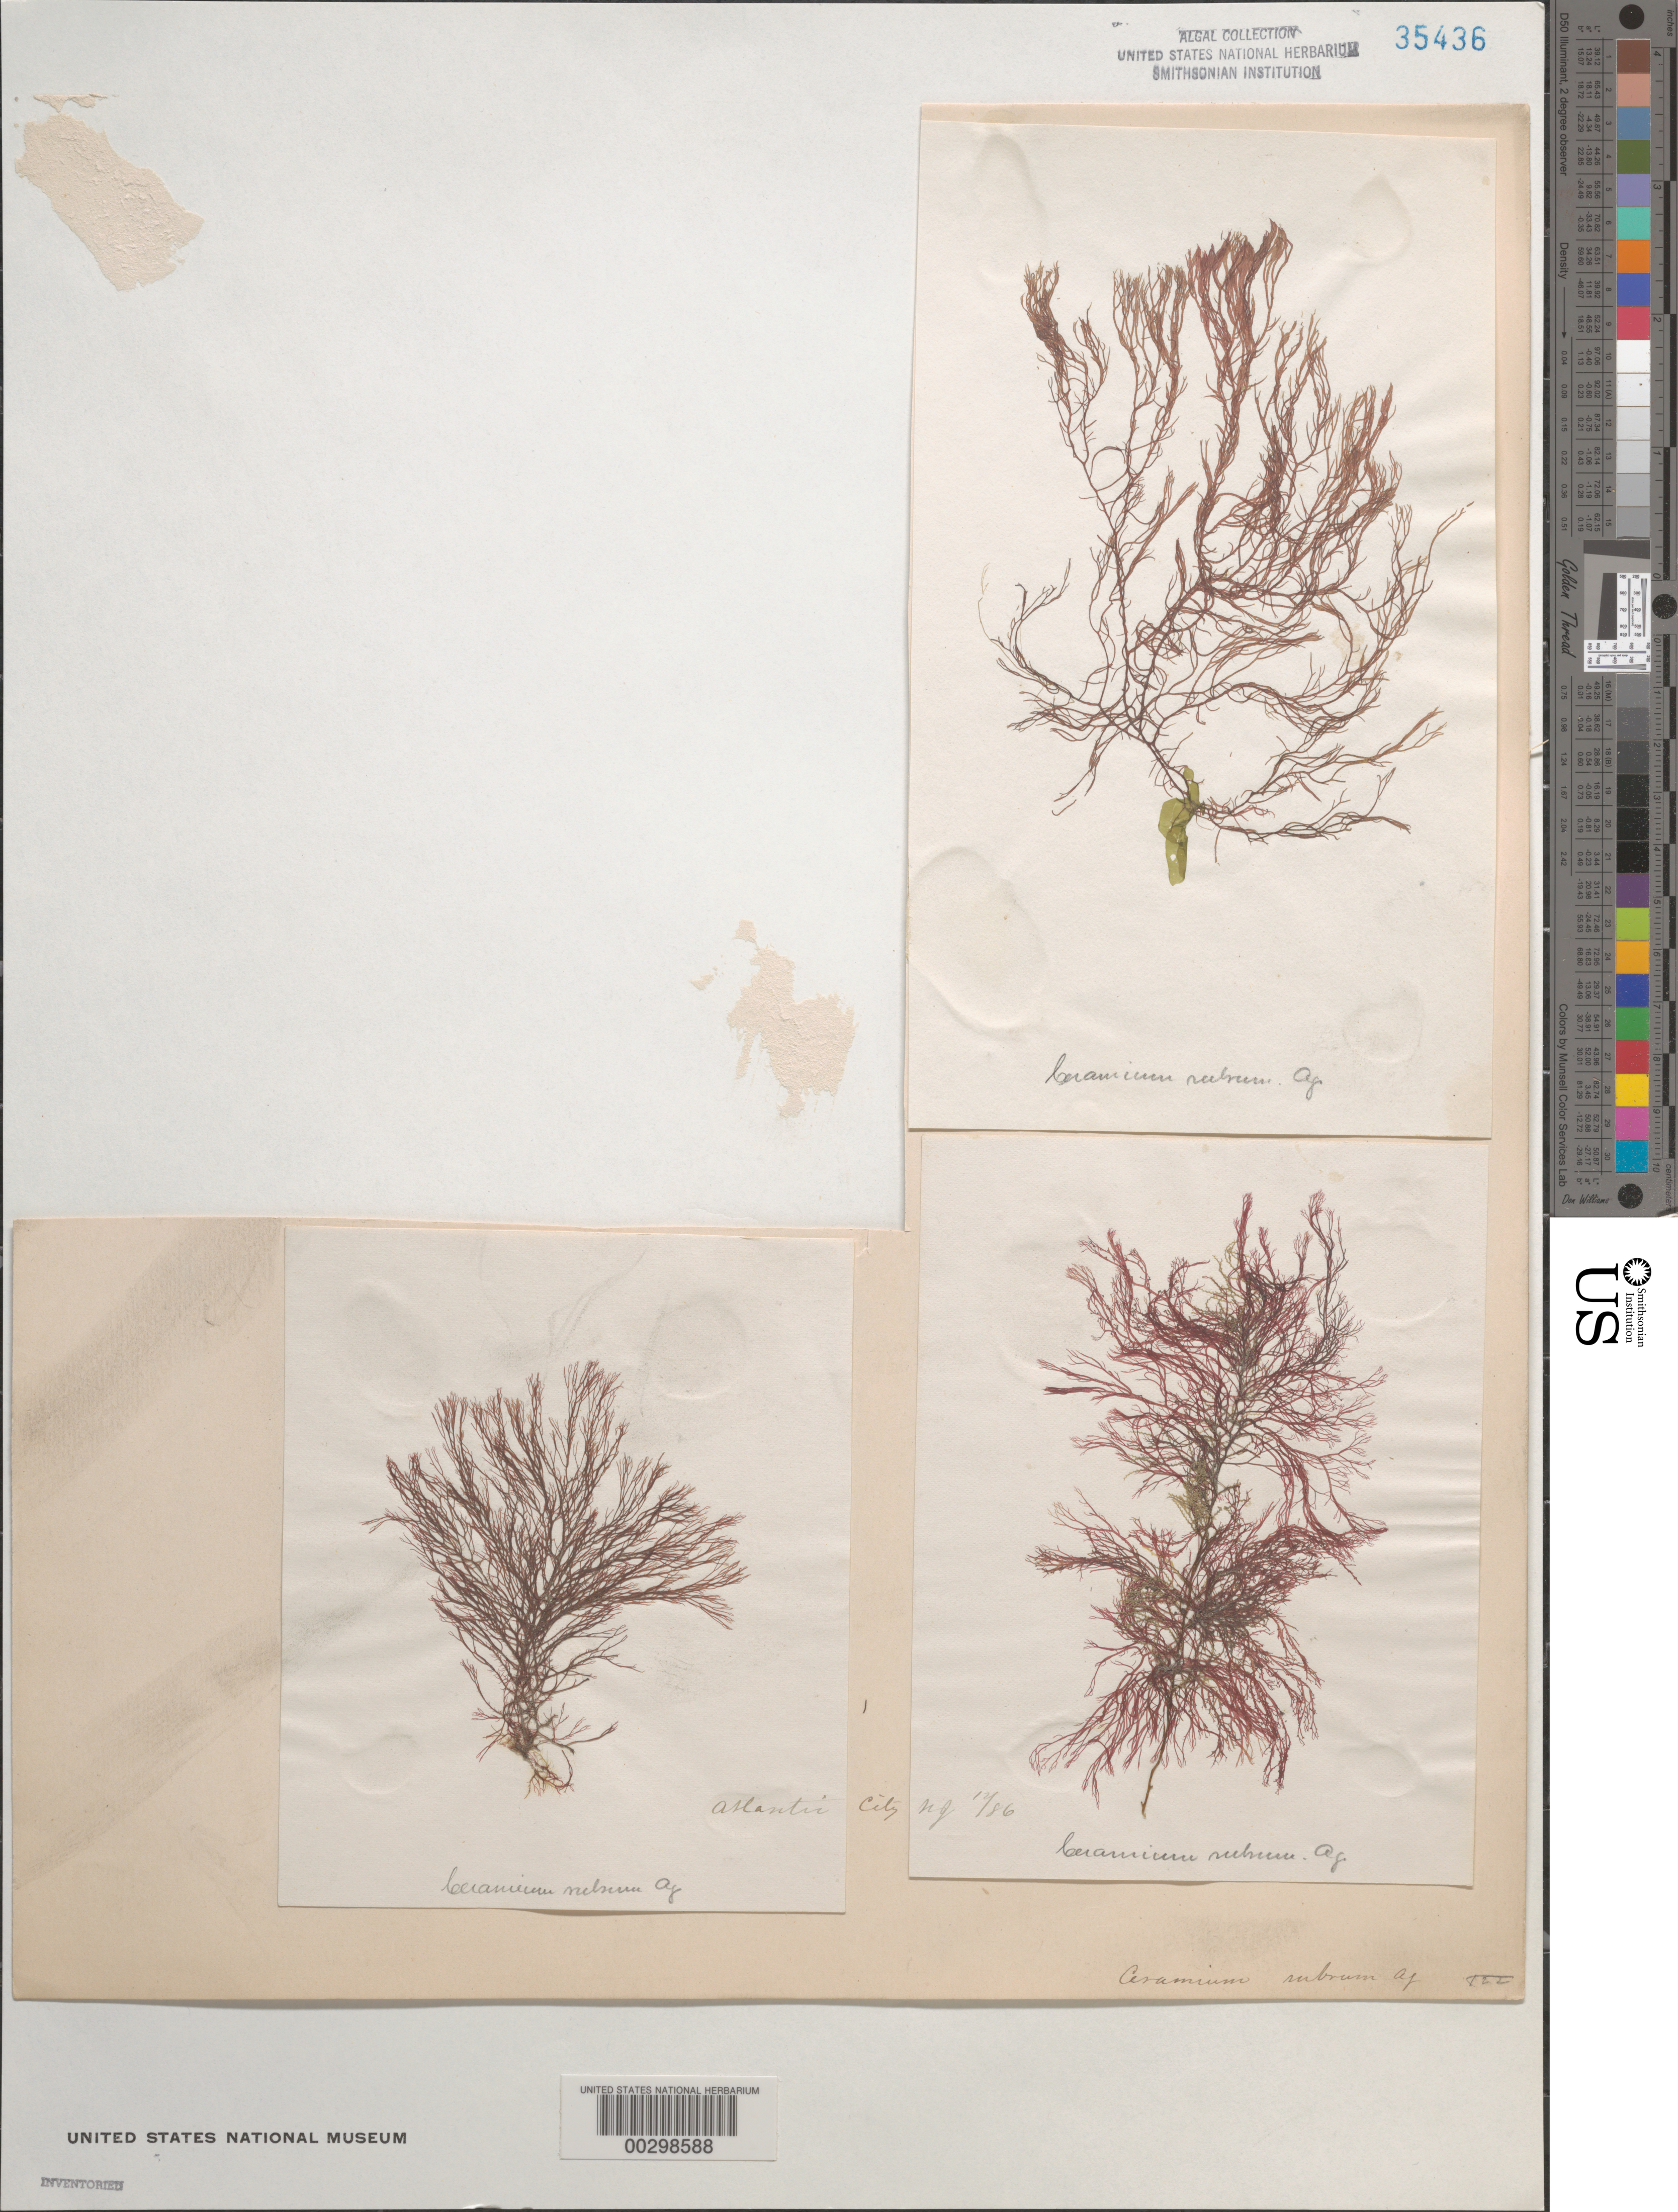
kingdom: Plantae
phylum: Rhodophyta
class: Florideophyceae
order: Ceramiales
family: Ceramiaceae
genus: Ceramium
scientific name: Ceramium rubrum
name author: C. Agardh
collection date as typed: Dec 1886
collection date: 1886-12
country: United States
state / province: New Jersey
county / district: Atlantic County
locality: Atlantic City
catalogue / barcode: US 35436